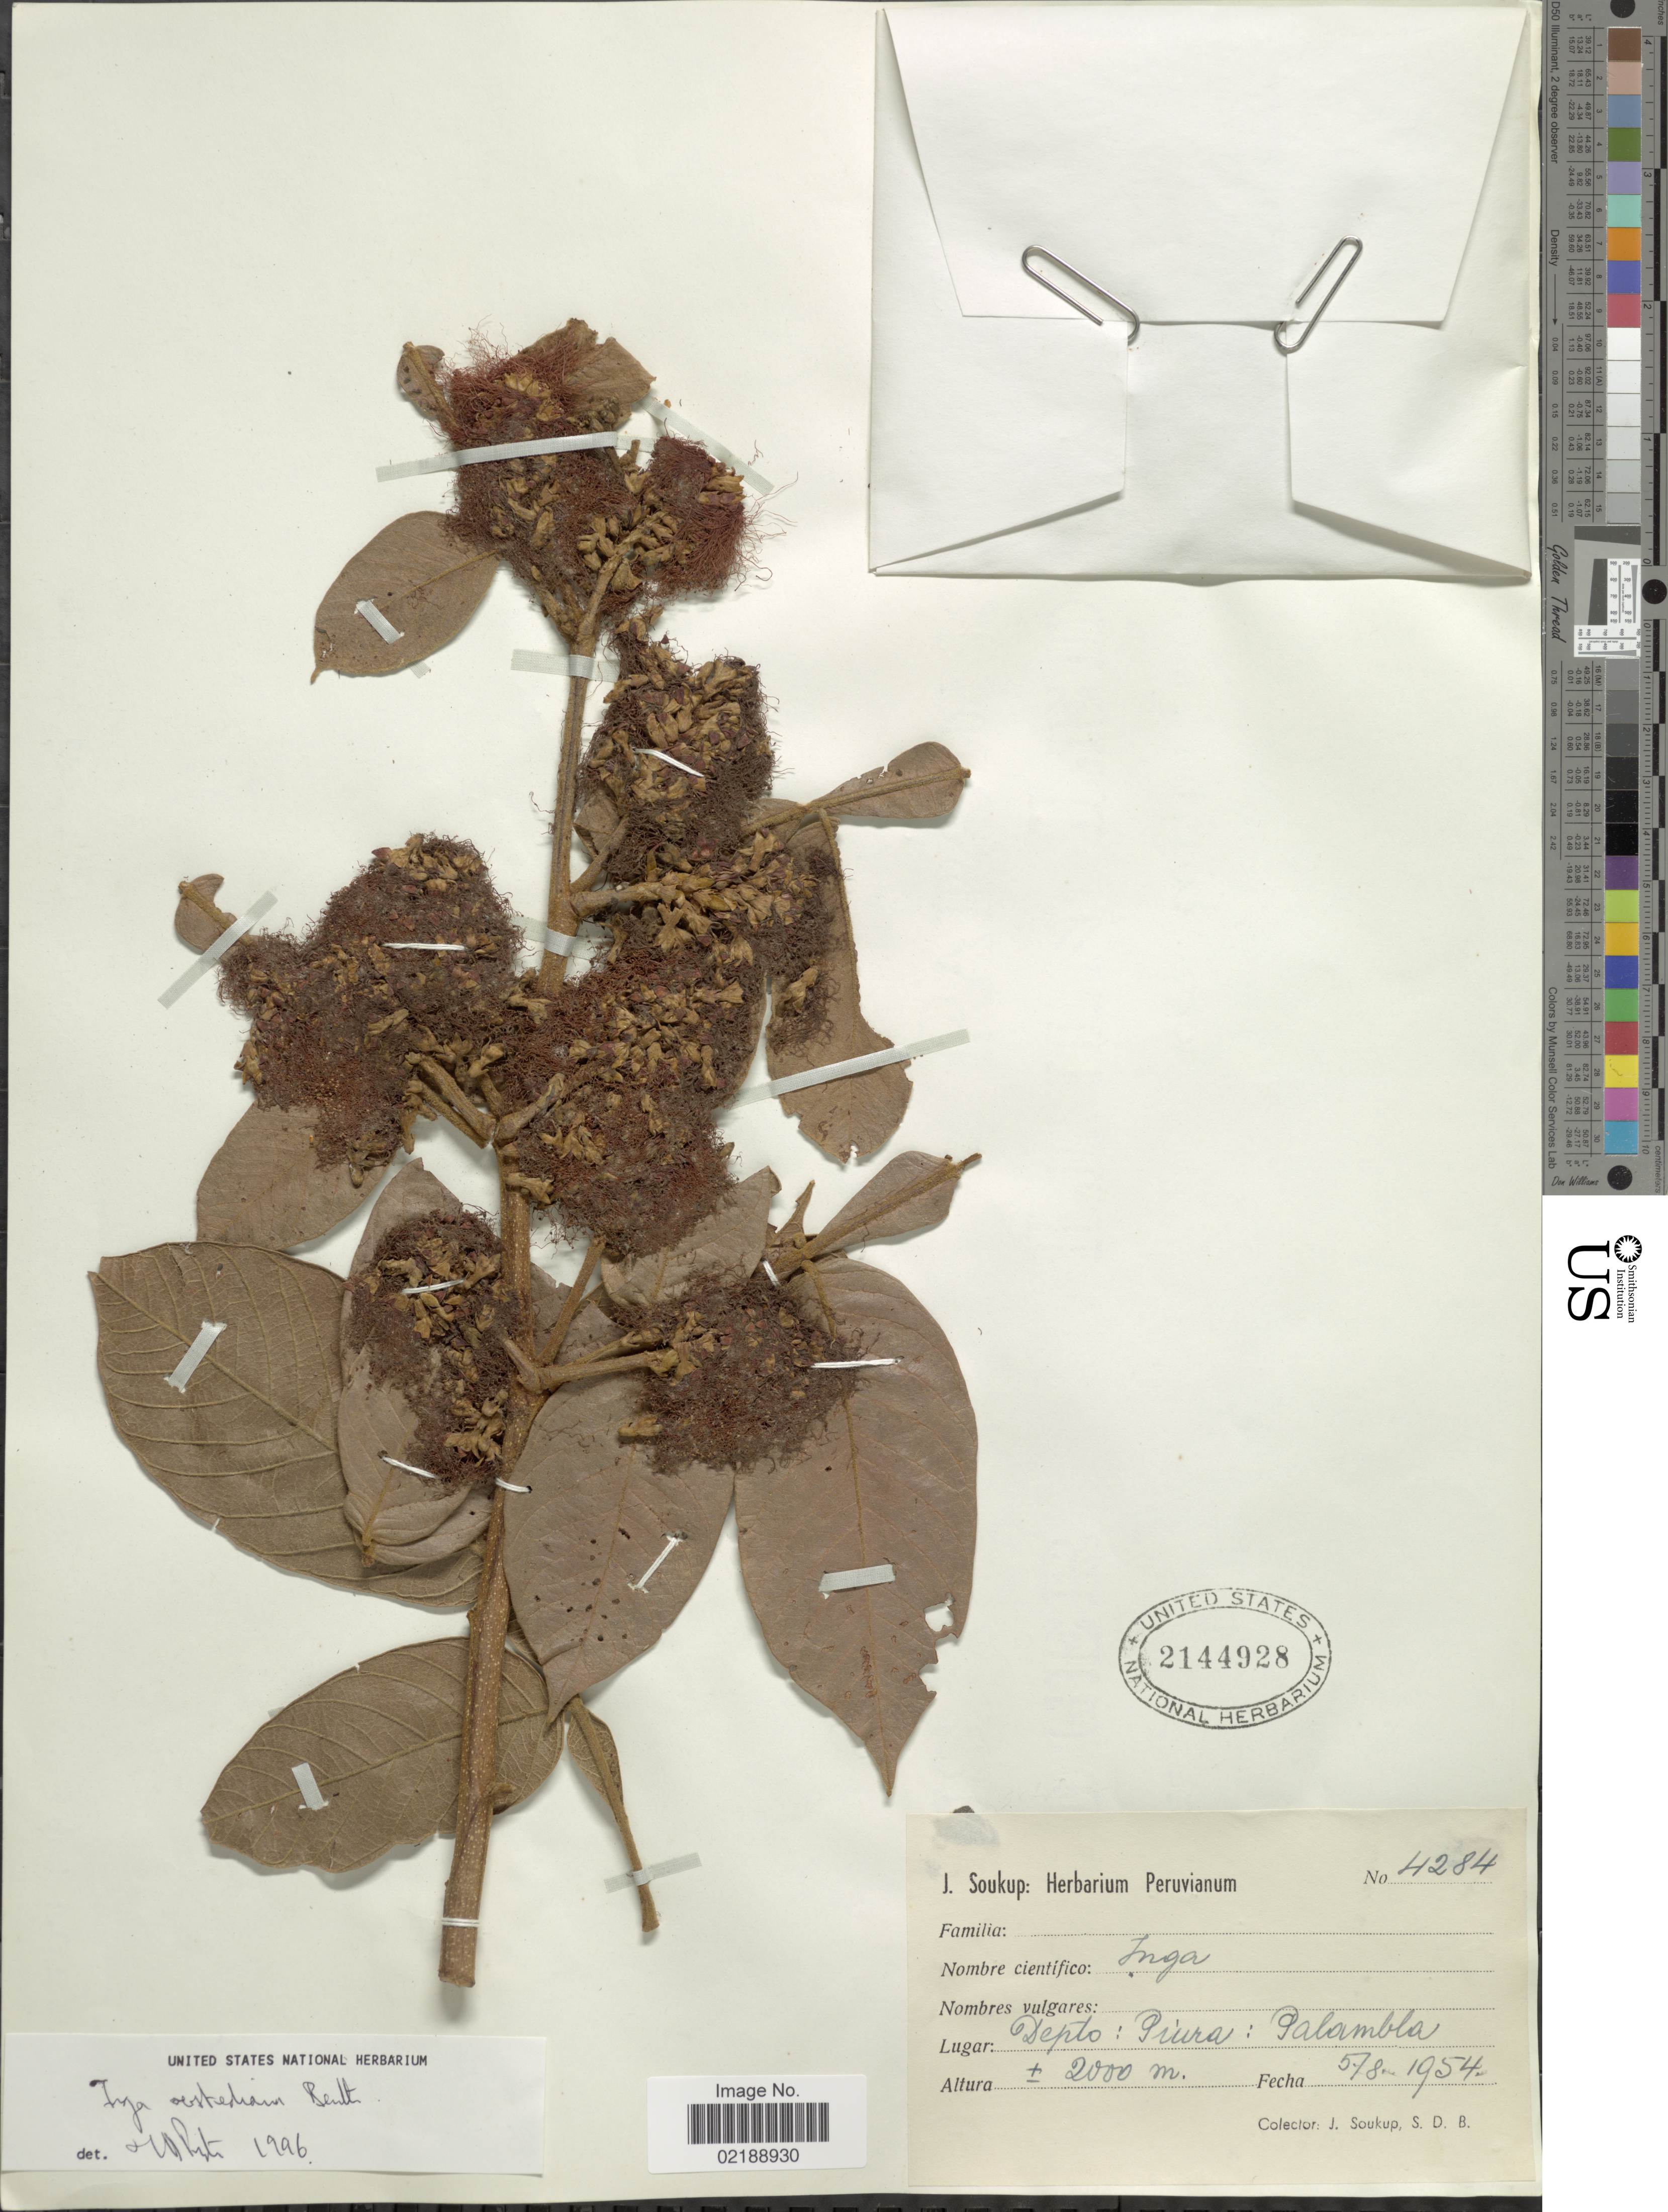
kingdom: Plantae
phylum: Tracheophyta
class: Magnoliopsida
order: Fabales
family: Fabaceae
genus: Inga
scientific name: Inga oerstediana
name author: Benth.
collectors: J. Soukup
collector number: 4284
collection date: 1954-08-05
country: Peru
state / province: Piura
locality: Depto: Piura: Palambla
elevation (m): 2000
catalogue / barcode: US 2144928